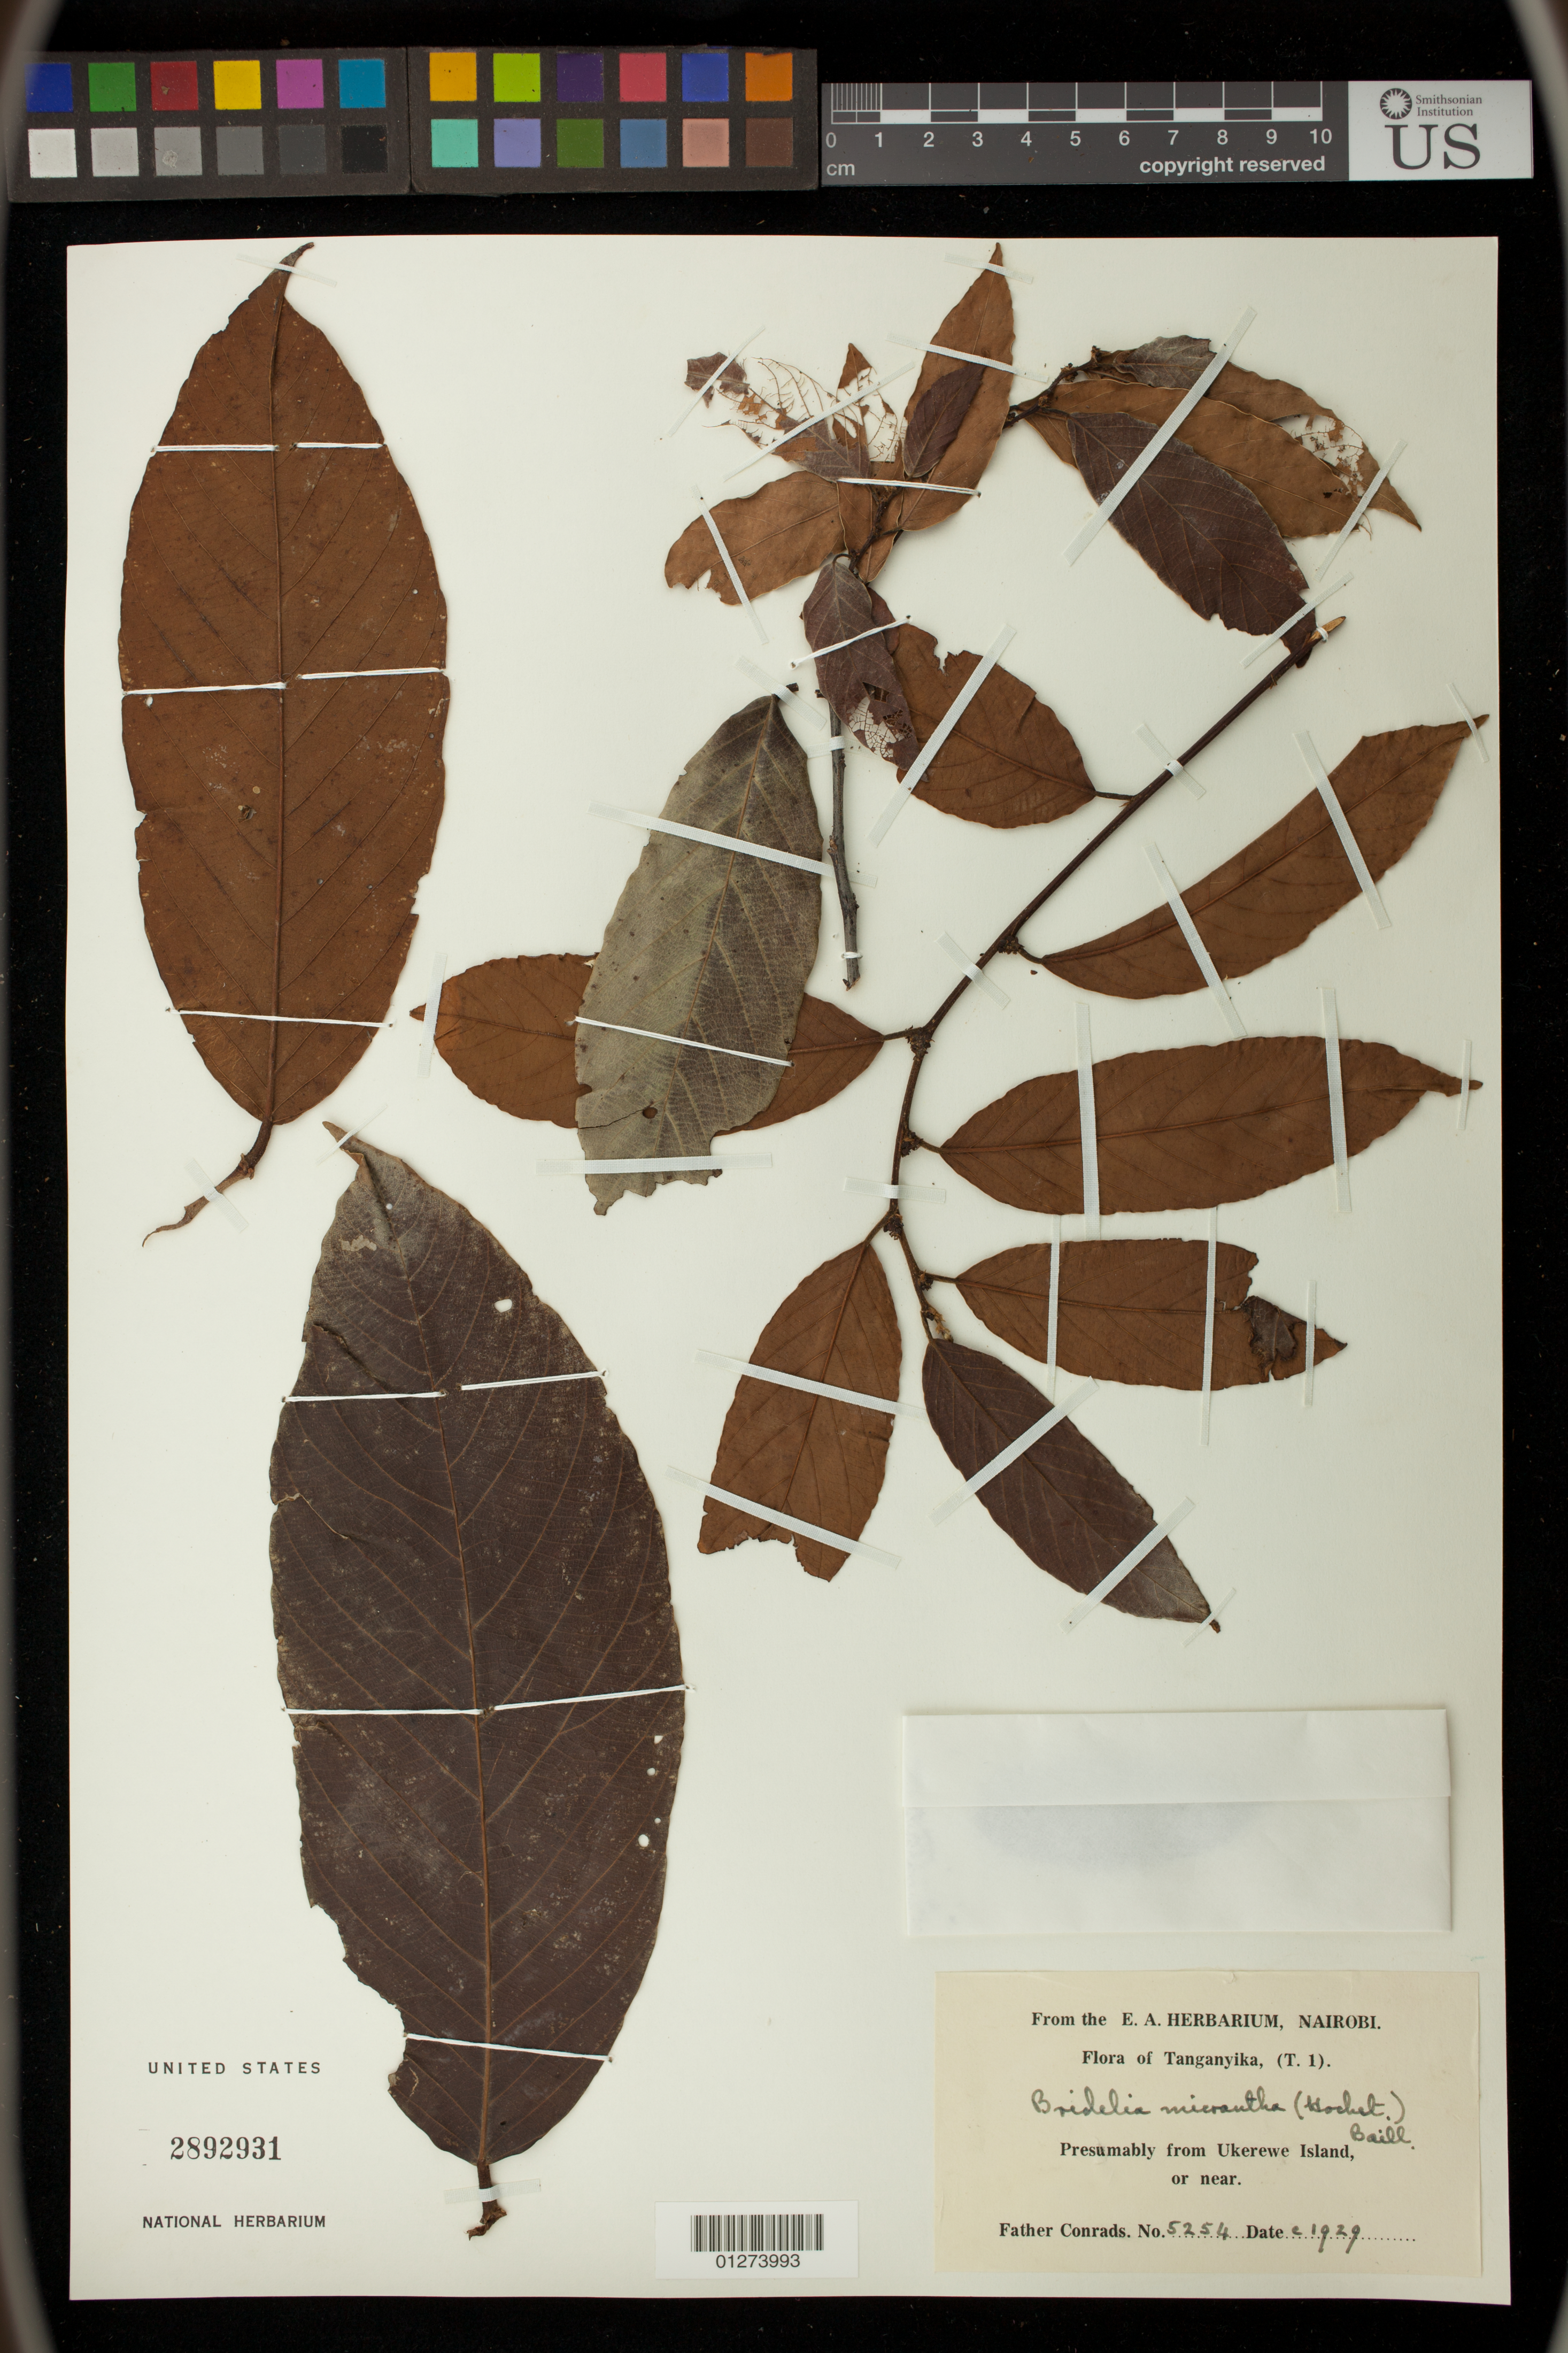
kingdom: Plantae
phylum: Tracheophyta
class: Magnoliopsida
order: Malpighiales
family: Phyllanthaceae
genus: Bridelia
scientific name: Bridelia micrantha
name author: (Hochst.) Baill.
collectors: F. Conrads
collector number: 5254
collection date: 1929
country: Tanzania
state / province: Mara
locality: Presumably from Ukerewe Island or near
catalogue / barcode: US 2892931